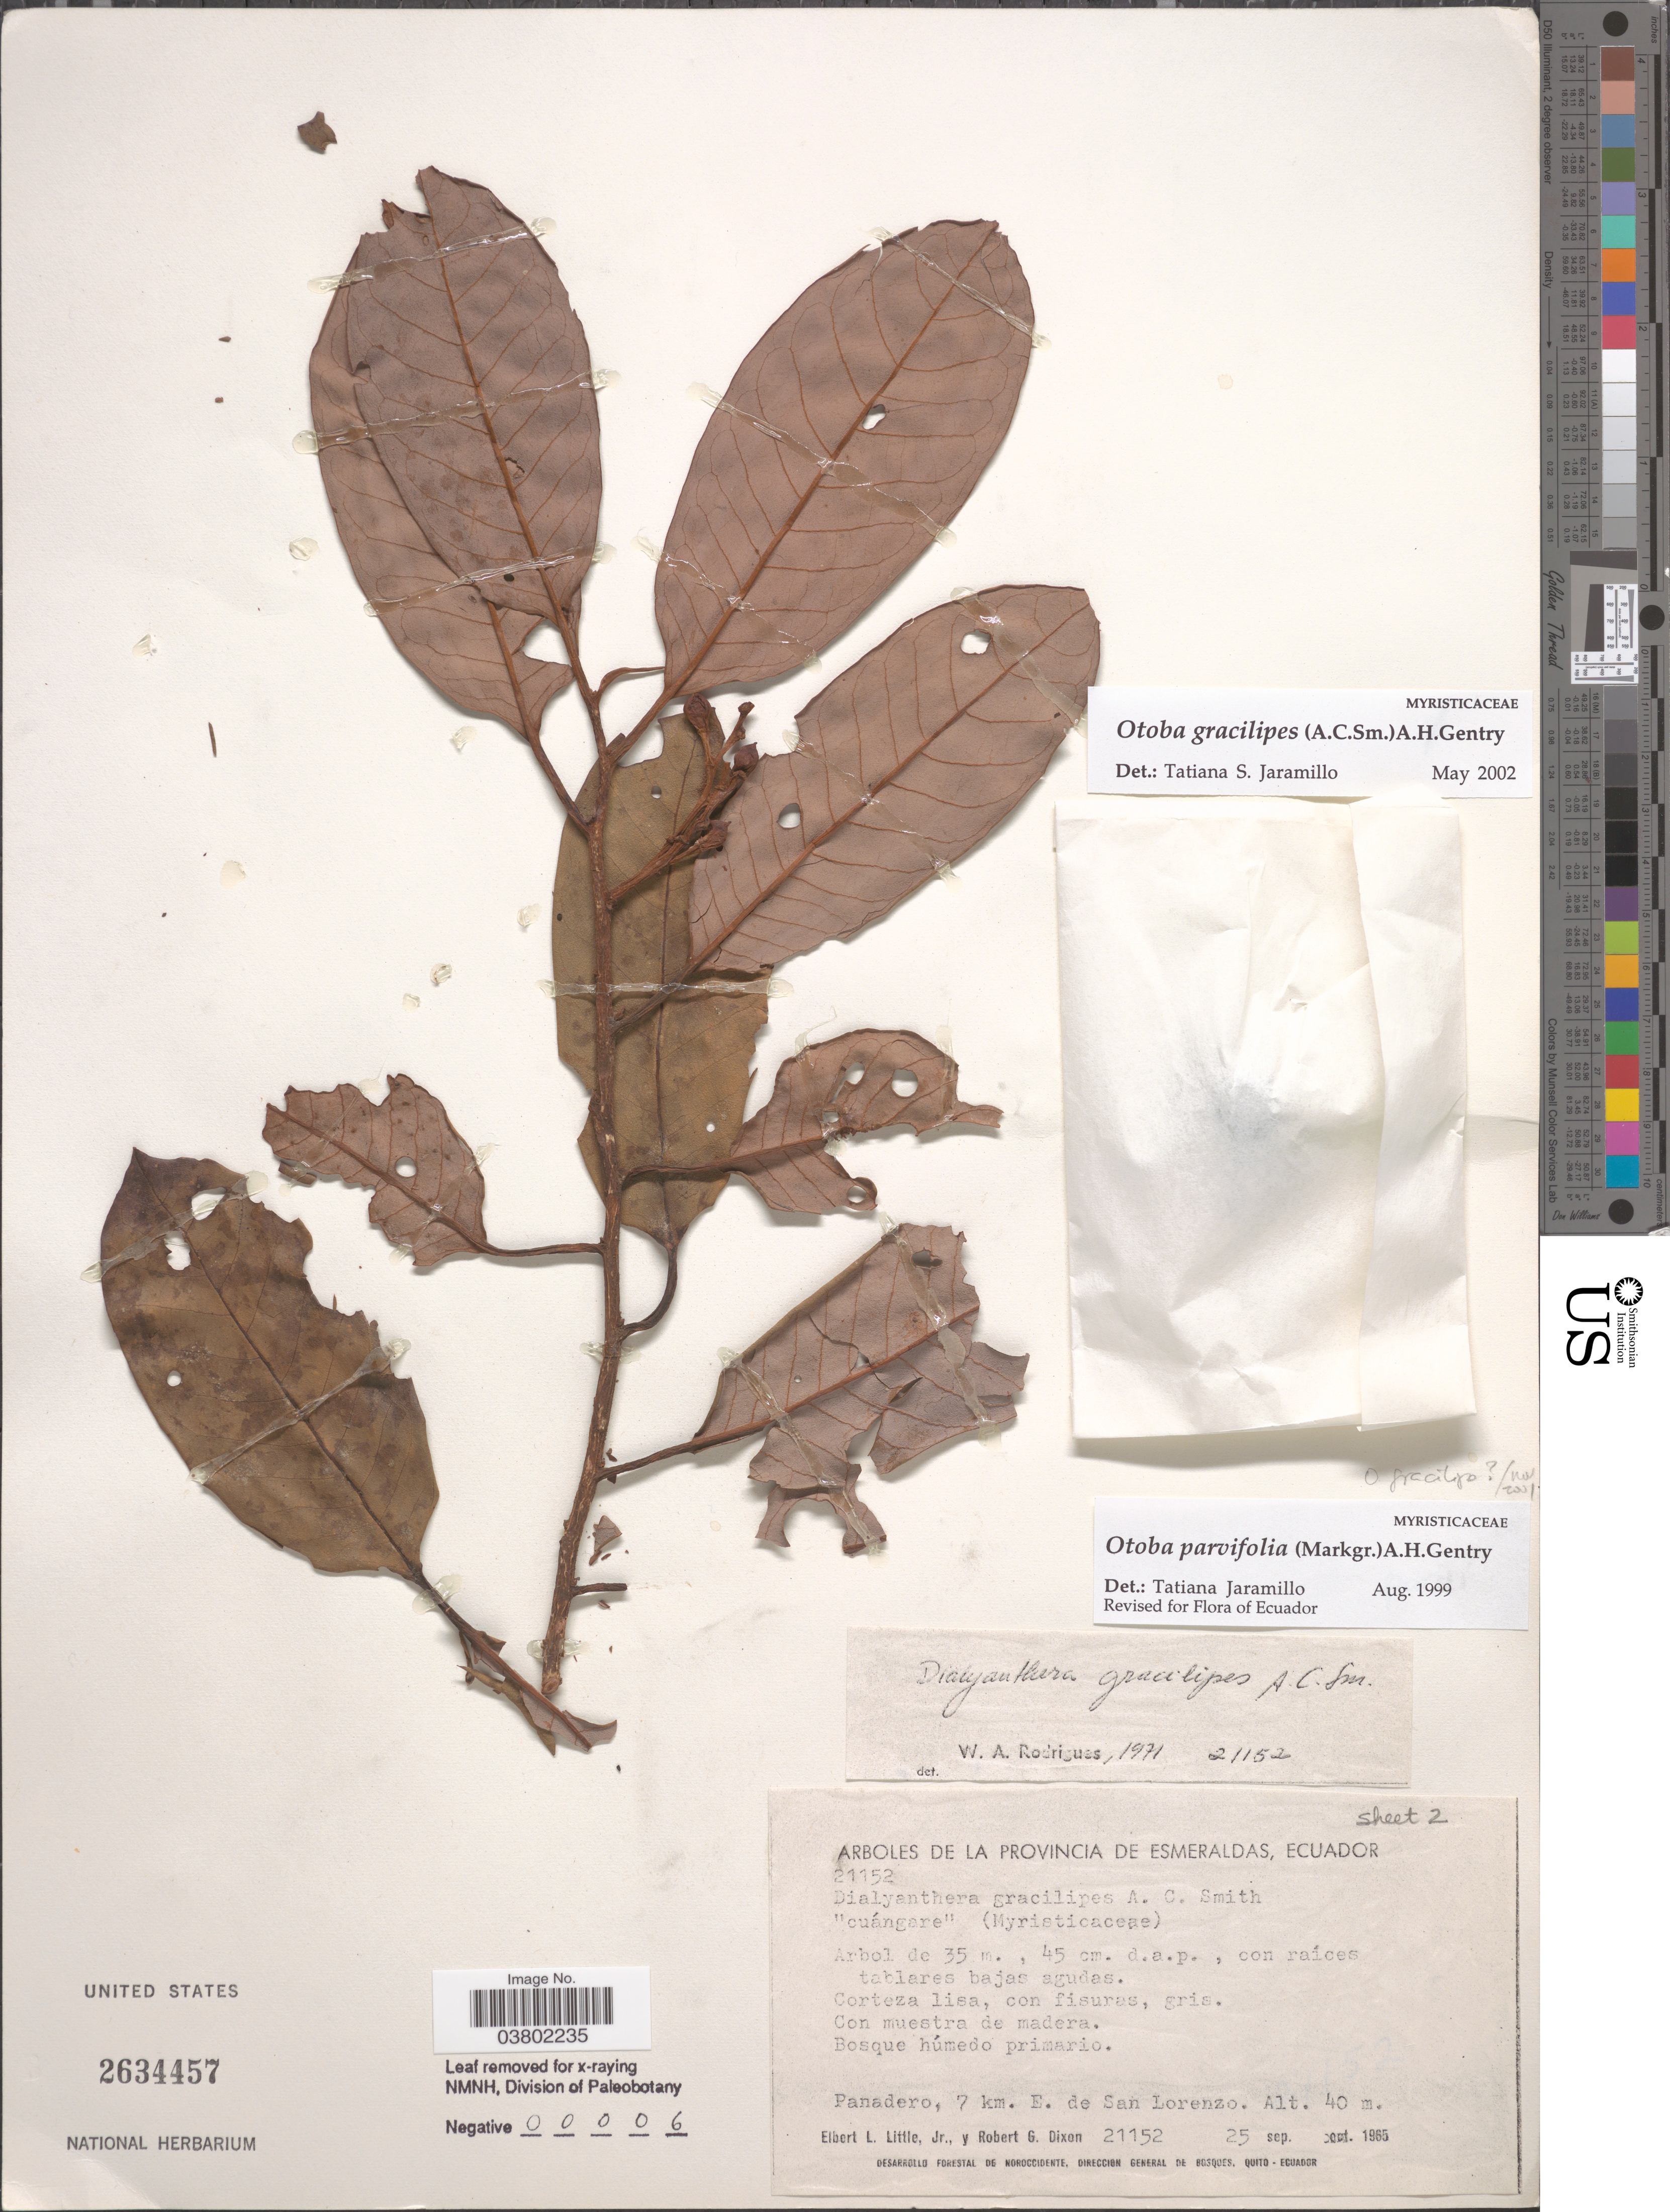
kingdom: Plantae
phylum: Tracheophyta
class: Magnoliopsida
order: Magnoliales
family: Myristicaceae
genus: Otoba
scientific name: Otoba gracilipes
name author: (A.C. Sm.) A.H. Gentry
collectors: E. L. Little & R. G. Dixon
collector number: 21152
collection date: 1965-09-25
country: Ecuador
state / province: Esmeraldas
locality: Panadero, 7 km. E. de San Lorenzo.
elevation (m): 40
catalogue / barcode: US 2634457